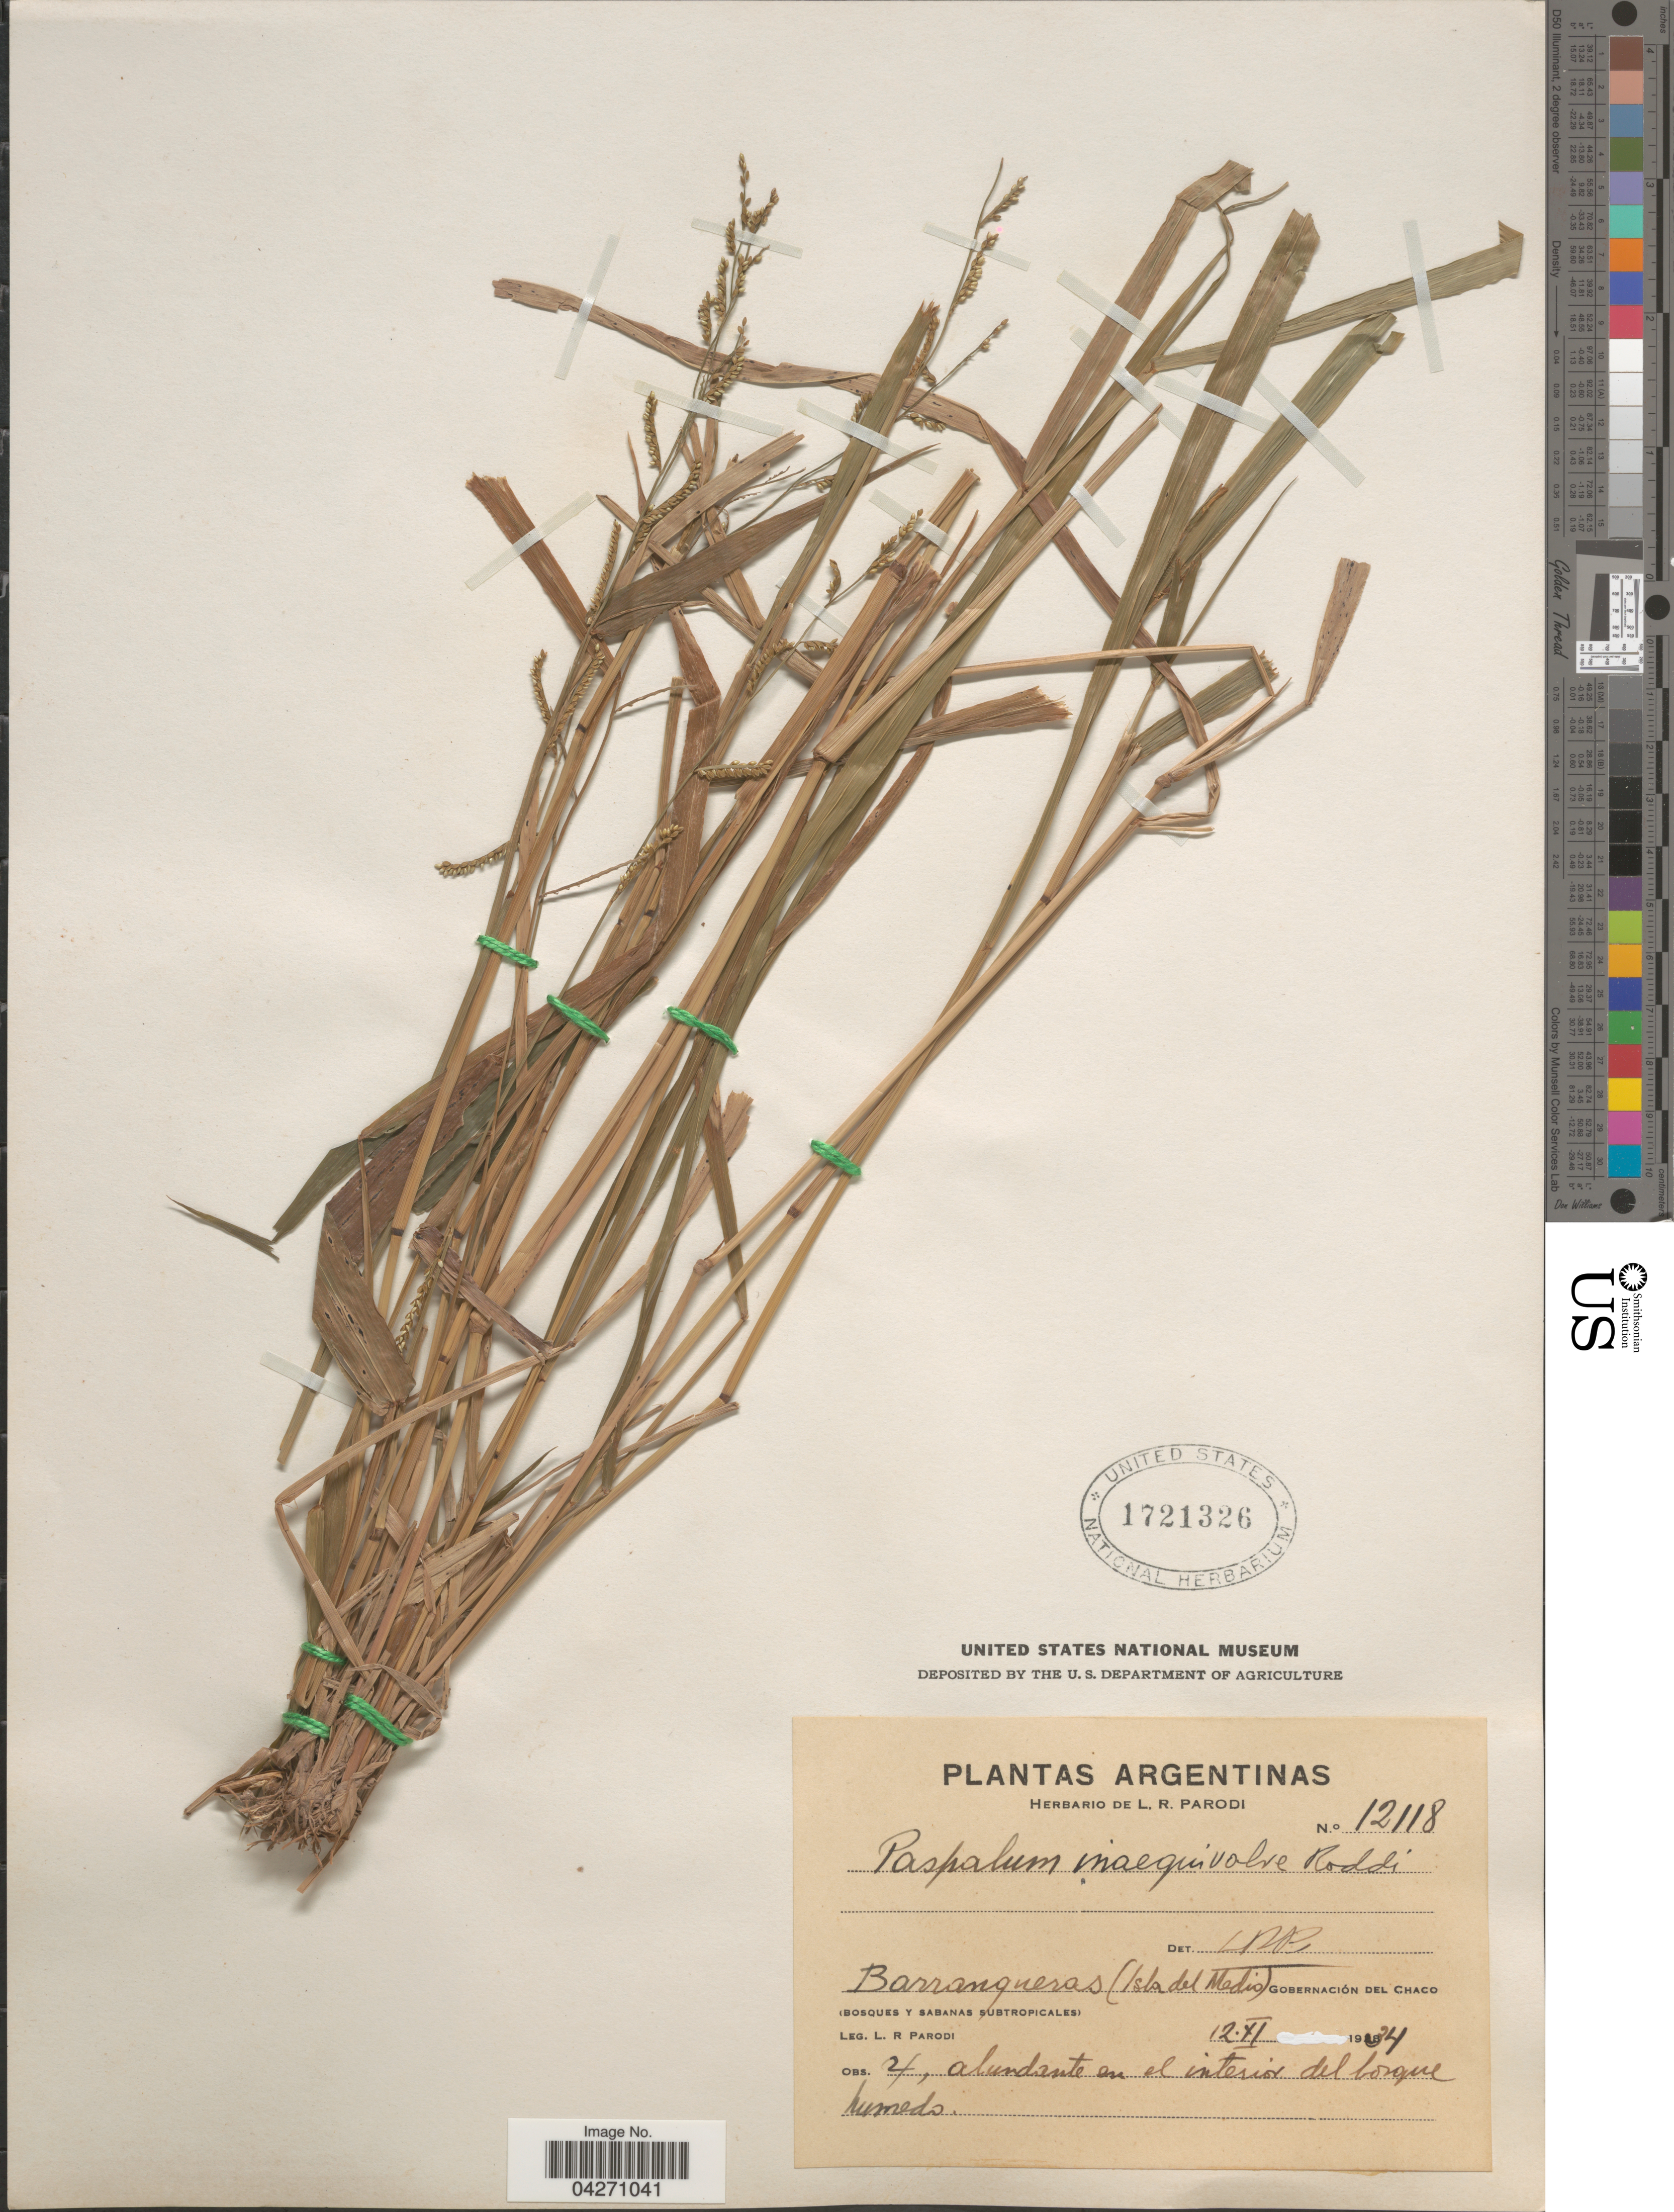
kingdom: Plantae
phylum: Tracheophyta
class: Liliopsida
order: Poales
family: Poaceae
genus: Paspalum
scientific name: Paspalum inaequivalve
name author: Raddi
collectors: L. R. Parodi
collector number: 12118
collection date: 1934-11-12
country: Argentina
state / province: Chaco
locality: Barranqueras (Isla del Medio). Gobernación del Chaco. (Bosques y sabanas subtropicales).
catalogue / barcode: US 1721326